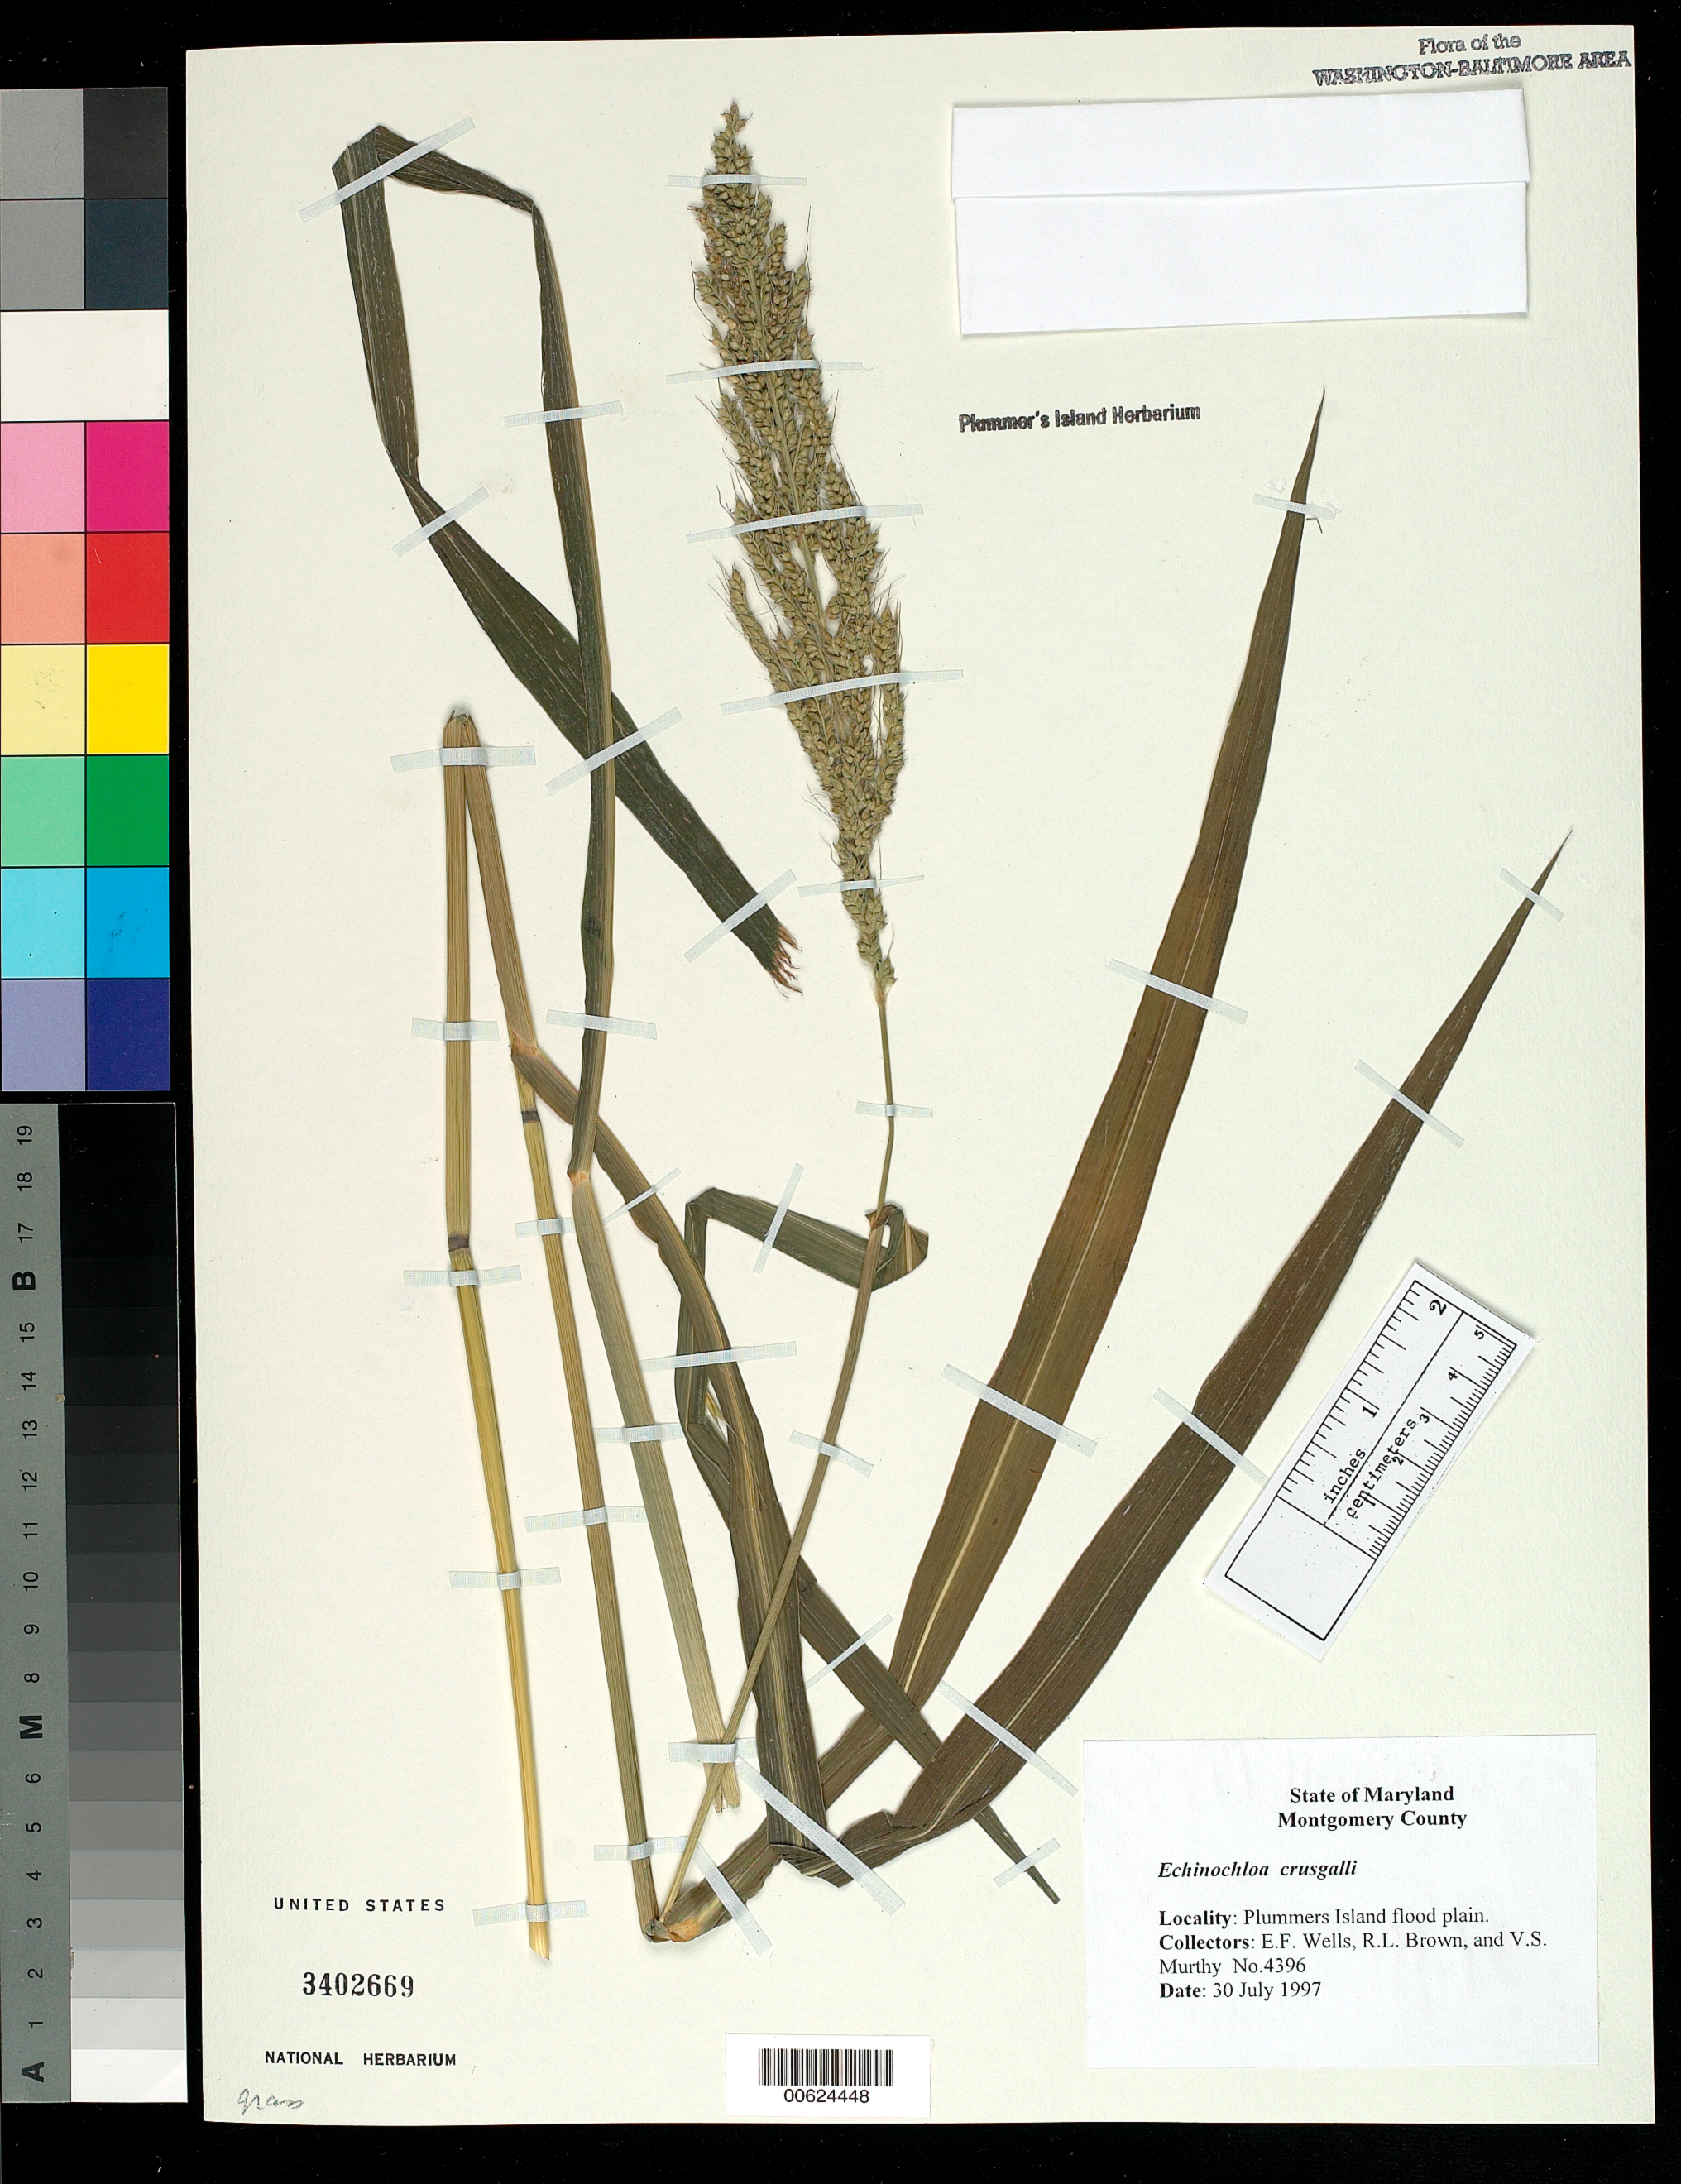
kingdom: Plantae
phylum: Tracheophyta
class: Liliopsida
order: Poales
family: Poaceae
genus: Echinochloa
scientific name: Echinochloa crus-galli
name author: (L.) P. Beauv.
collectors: E. F. Wells, R. L. Brown & V. S. Murthy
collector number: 4396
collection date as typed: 30 Jul 1997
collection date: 1997-07-30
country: United States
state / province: Maryland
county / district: Montgomery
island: Plummers Island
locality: Flood plain of Plummers Island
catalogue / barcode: US 3402669